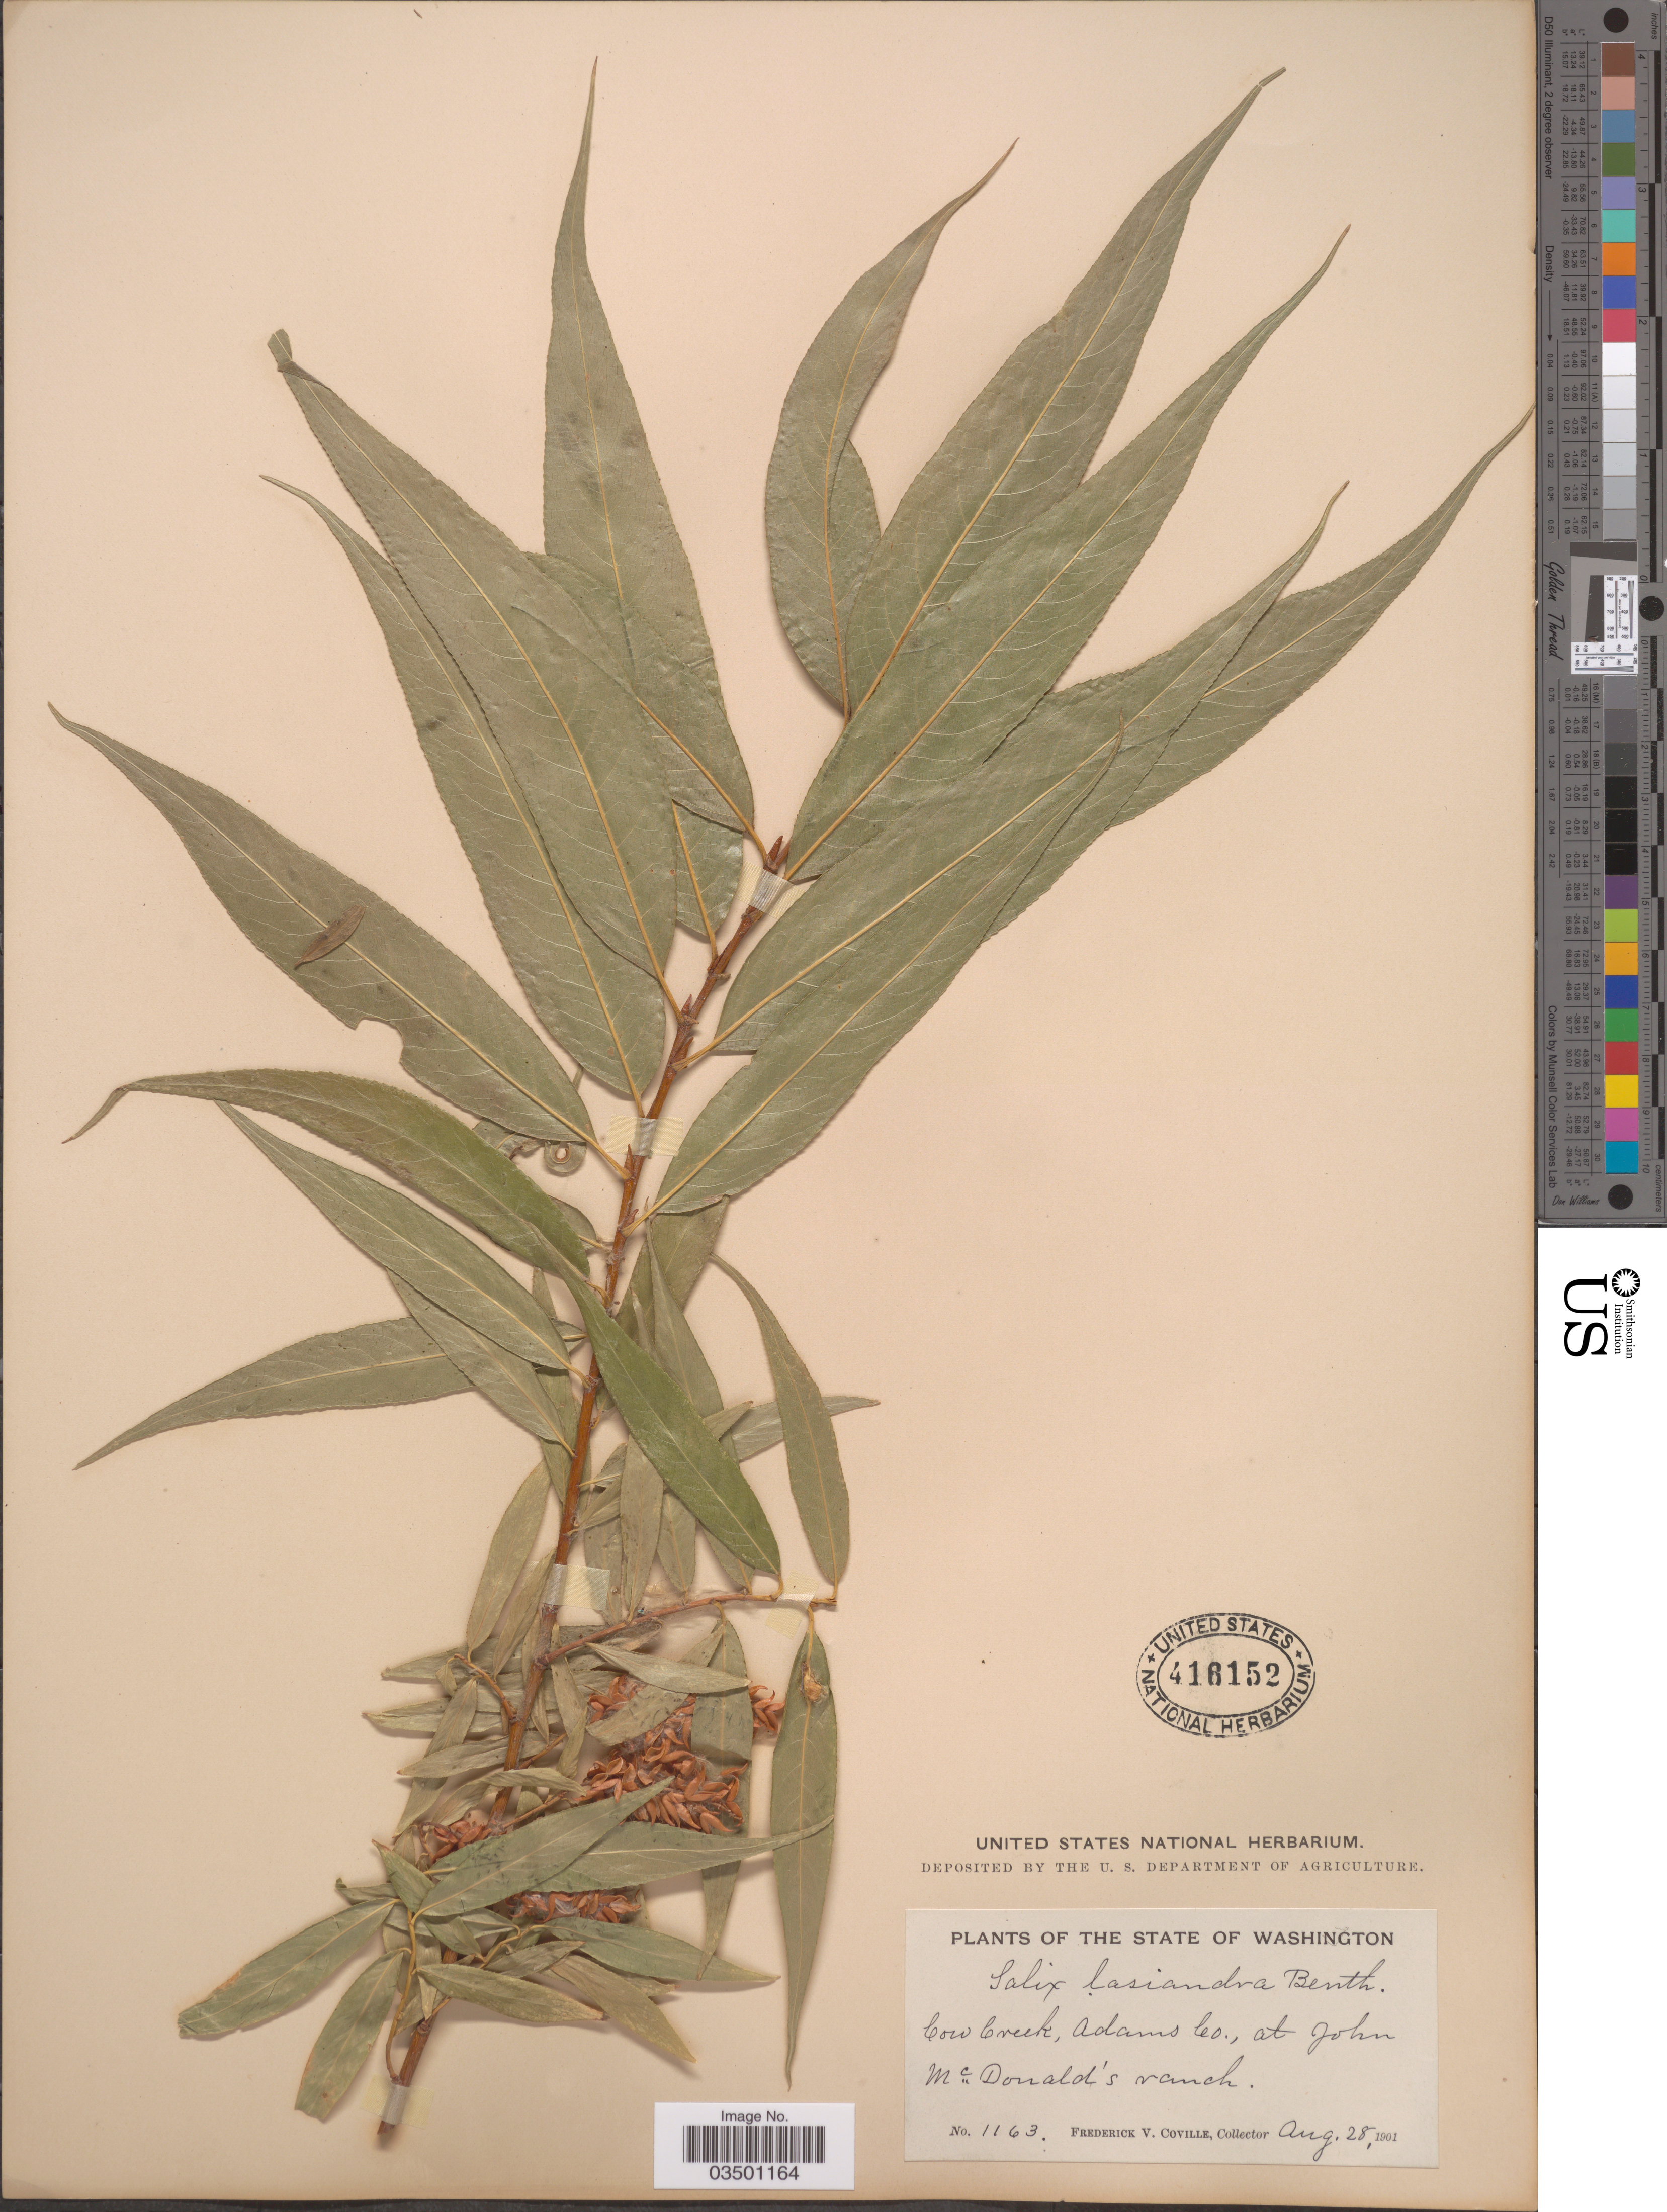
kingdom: Plantae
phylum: Tracheophyta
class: Magnoliopsida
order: Malpighiales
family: Salicaceae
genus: Salix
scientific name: Salix lasiandra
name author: Benth.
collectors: F. V. Coville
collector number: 1163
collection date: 1901-08-28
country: United States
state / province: Washington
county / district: Adams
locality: Cow Creek, Adams Co., at John McDonald's ranch.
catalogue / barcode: US 416152